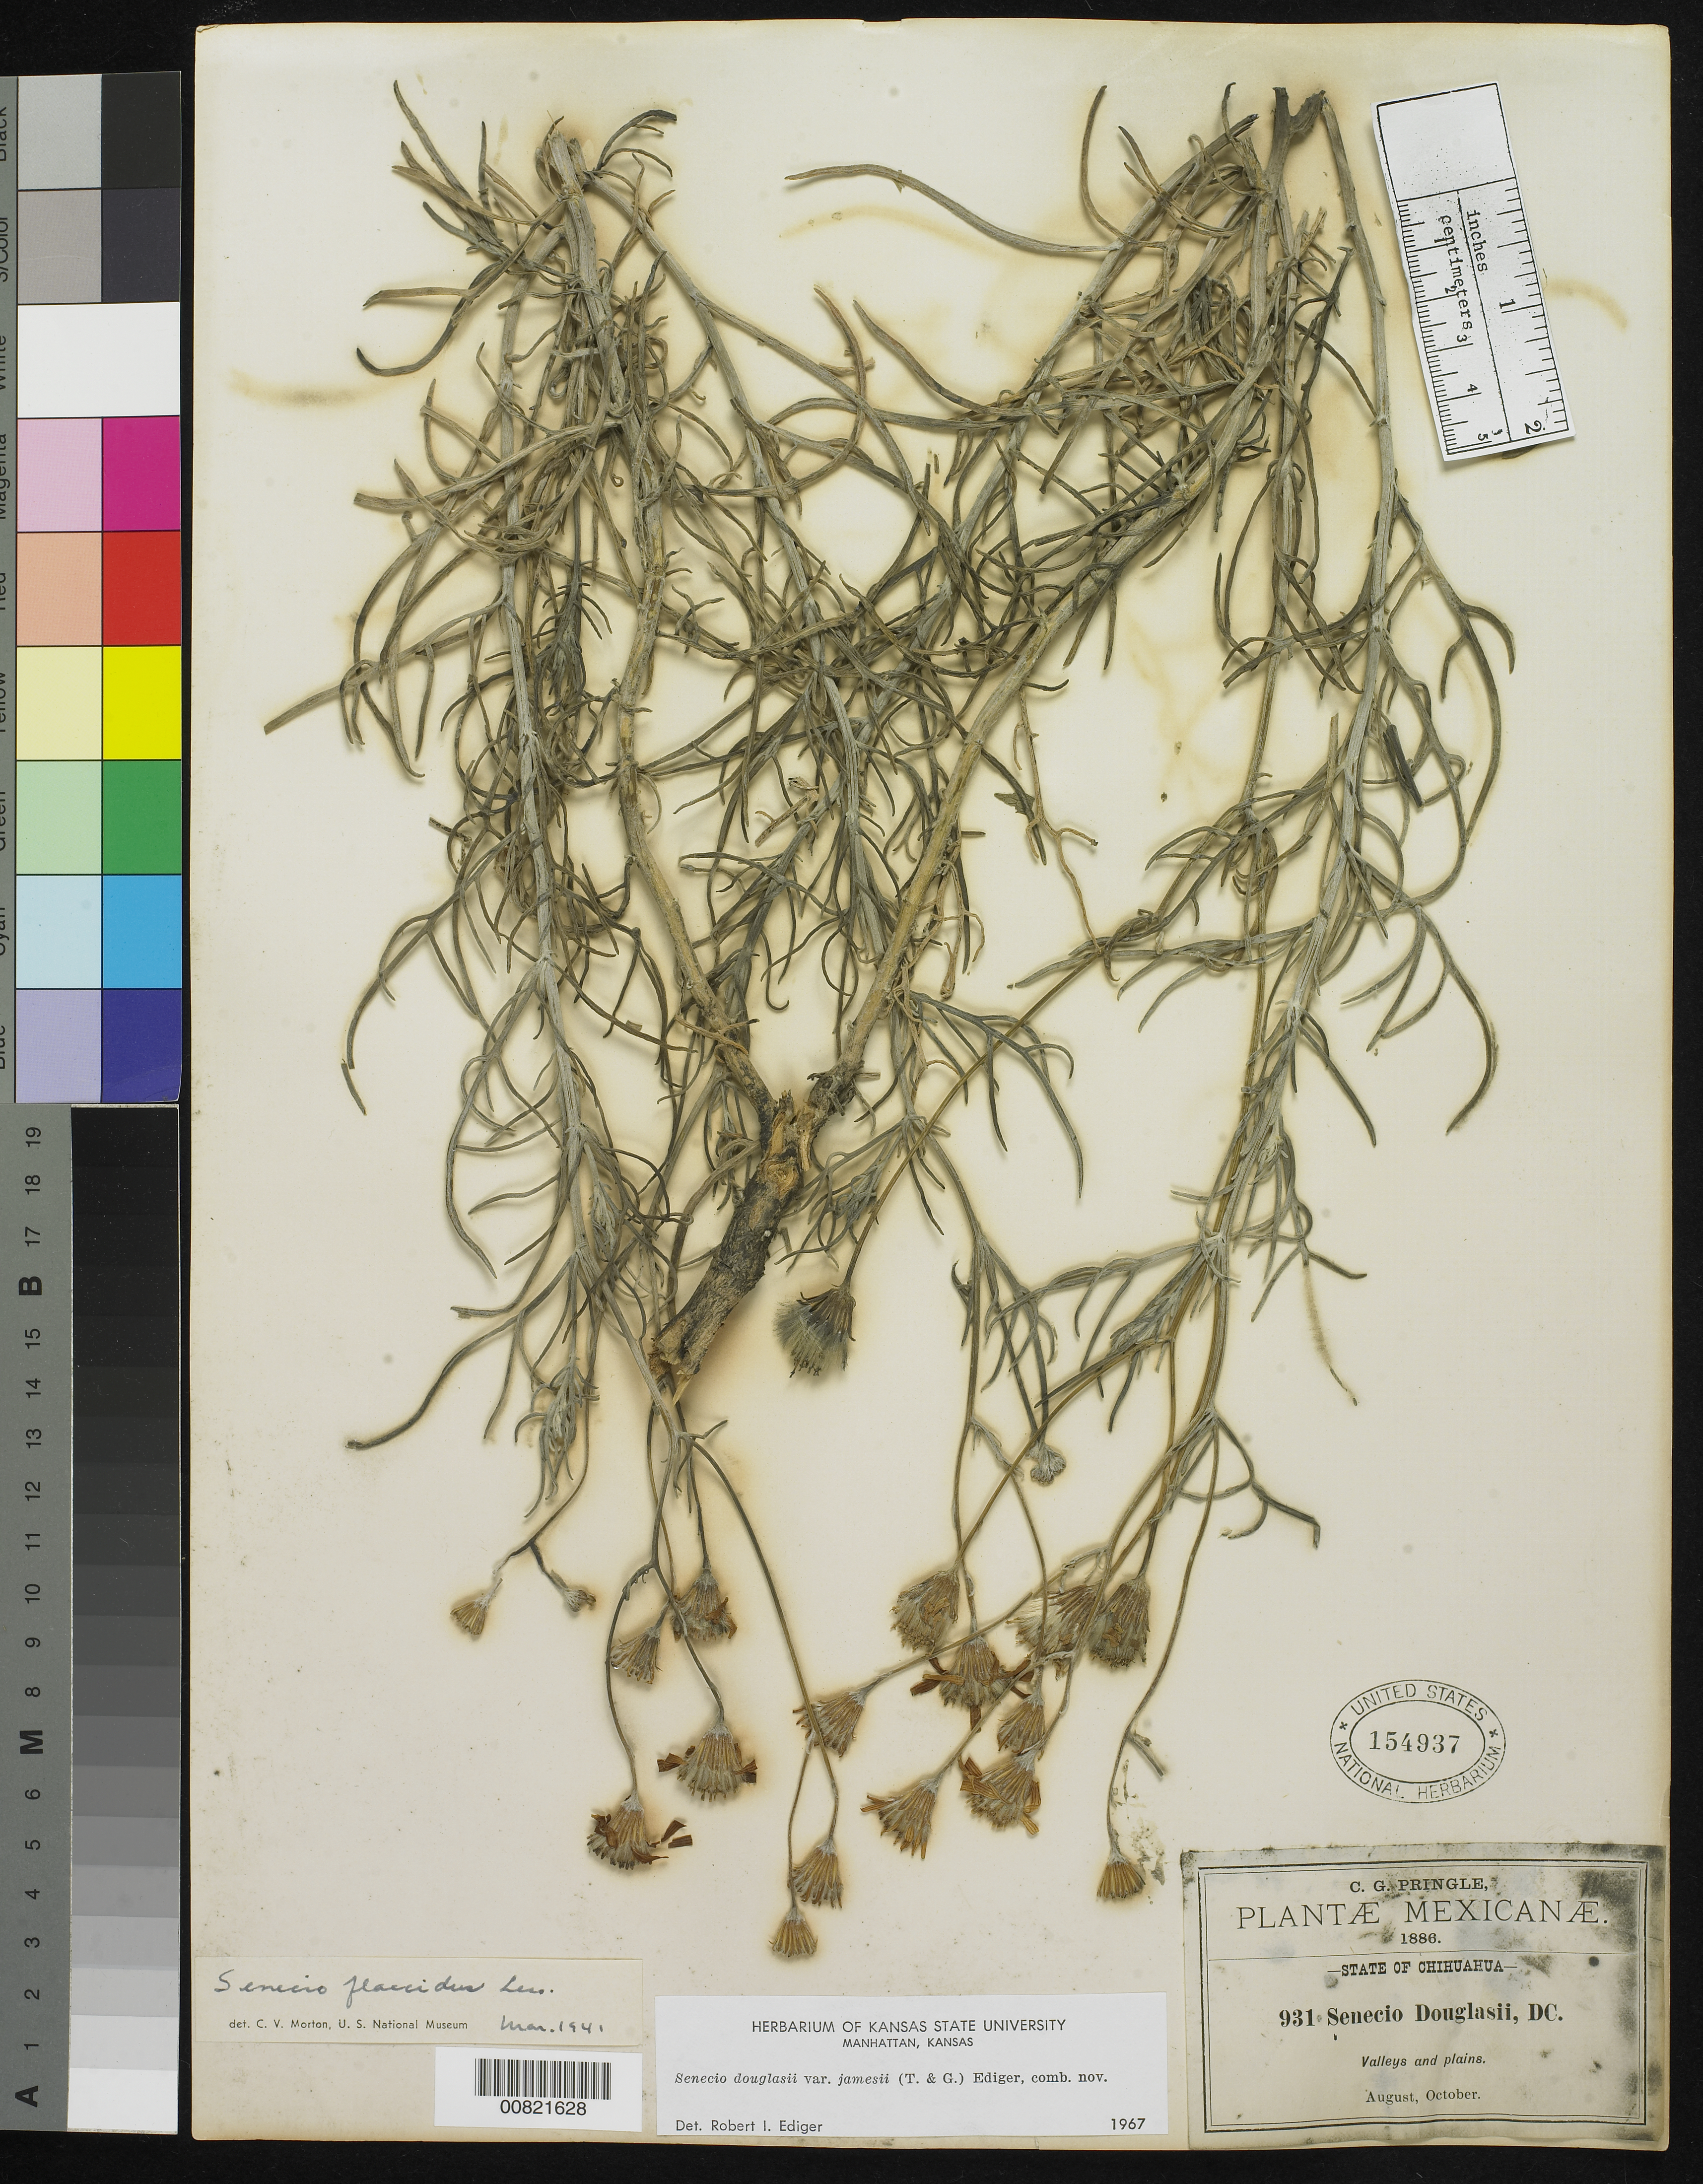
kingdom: Plantae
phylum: Tracheophyta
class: Magnoliopsida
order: Asterales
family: Asteraceae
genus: Senecio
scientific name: Senecio flaccidus var. flaccidus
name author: Less.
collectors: C. G. Pringle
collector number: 931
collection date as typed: Aug 1886 to -- Oct 1886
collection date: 1886-08/1886-10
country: Mexico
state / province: Chihuahua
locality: Valleys and plains, Chihuahua.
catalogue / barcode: US 154937